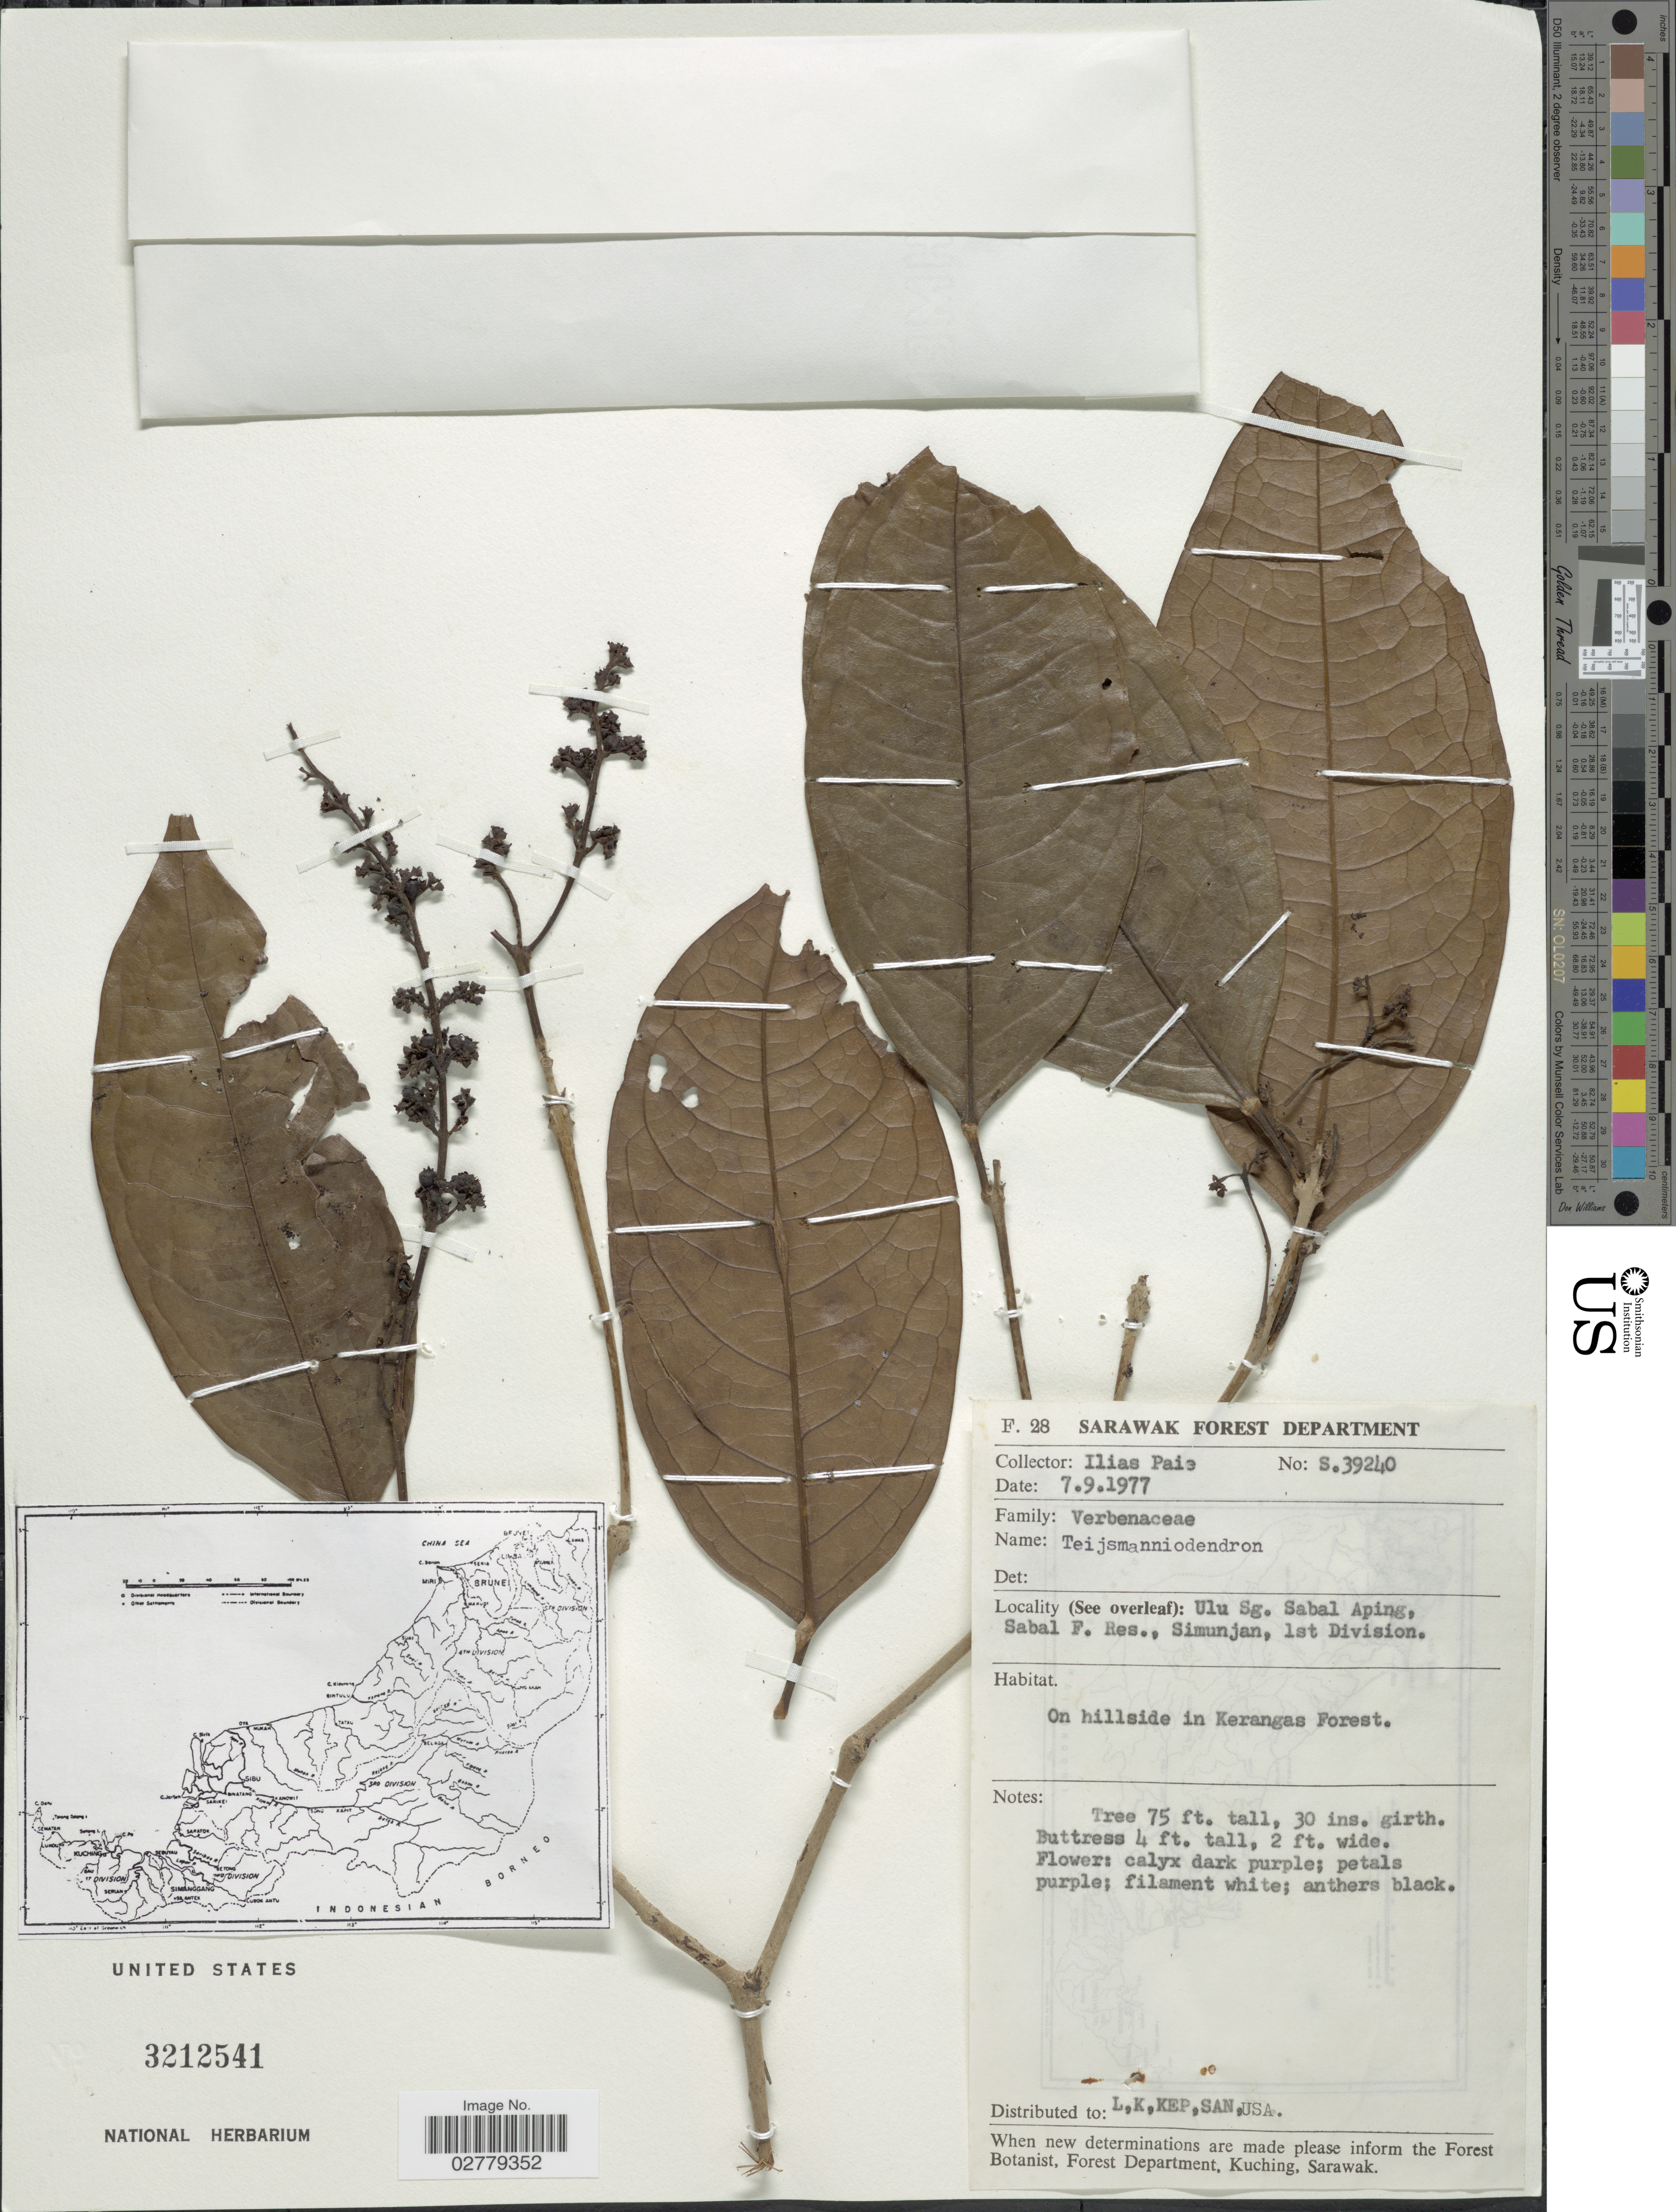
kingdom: Plantae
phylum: Tracheophyta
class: Magnoliopsida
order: Lamiales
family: Lamiaceae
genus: Teijsmanniodendron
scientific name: Teijsmanniodendron sp.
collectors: I. bin Paie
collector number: S39240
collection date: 1977-09-07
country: Malaysia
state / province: Sarawak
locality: Ulu Sg. Sabal Aping, Sabal F. Res., Simunjan, 1st Division. On hillside in Kerangas Forest.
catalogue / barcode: US 3212541